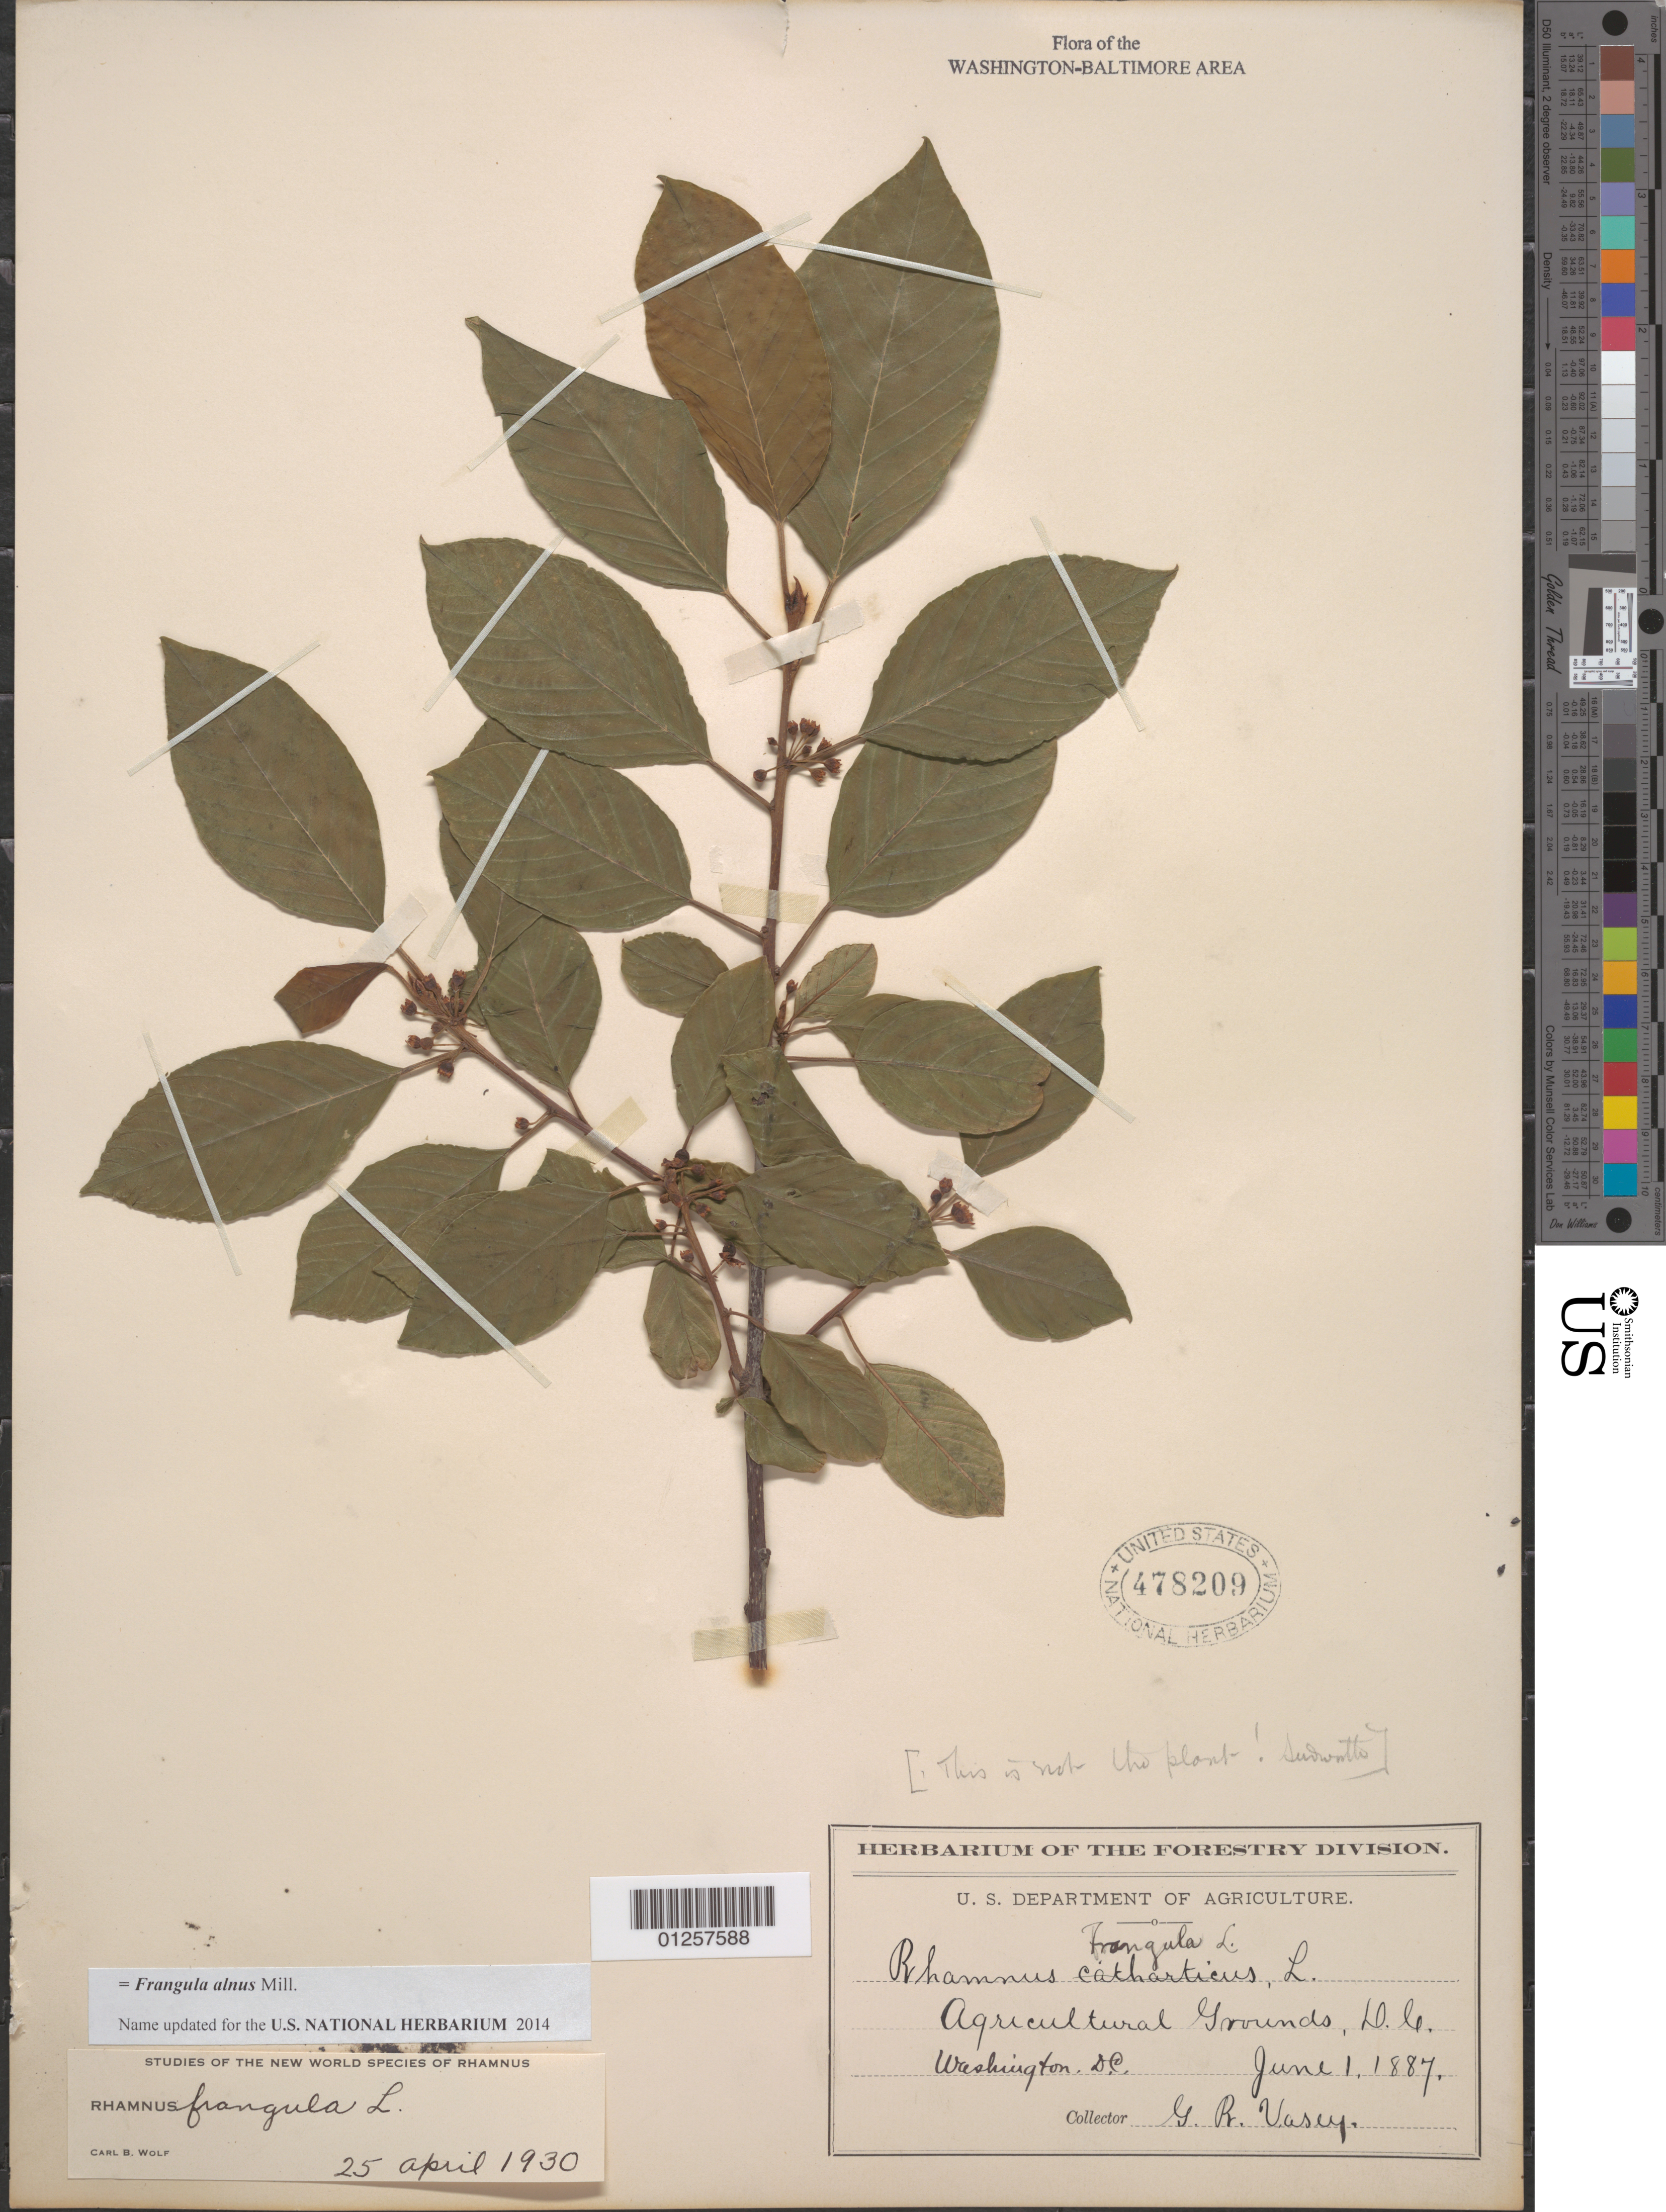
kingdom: Plantae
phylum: Tracheophyta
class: Magnoliopsida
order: Rosales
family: Rhamnaceae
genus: Frangula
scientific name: Frangula alnus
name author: Mill.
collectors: G. Vasey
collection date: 1887-06-01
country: United States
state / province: District of Columbia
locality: Agricultural Grounds.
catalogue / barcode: US 478209